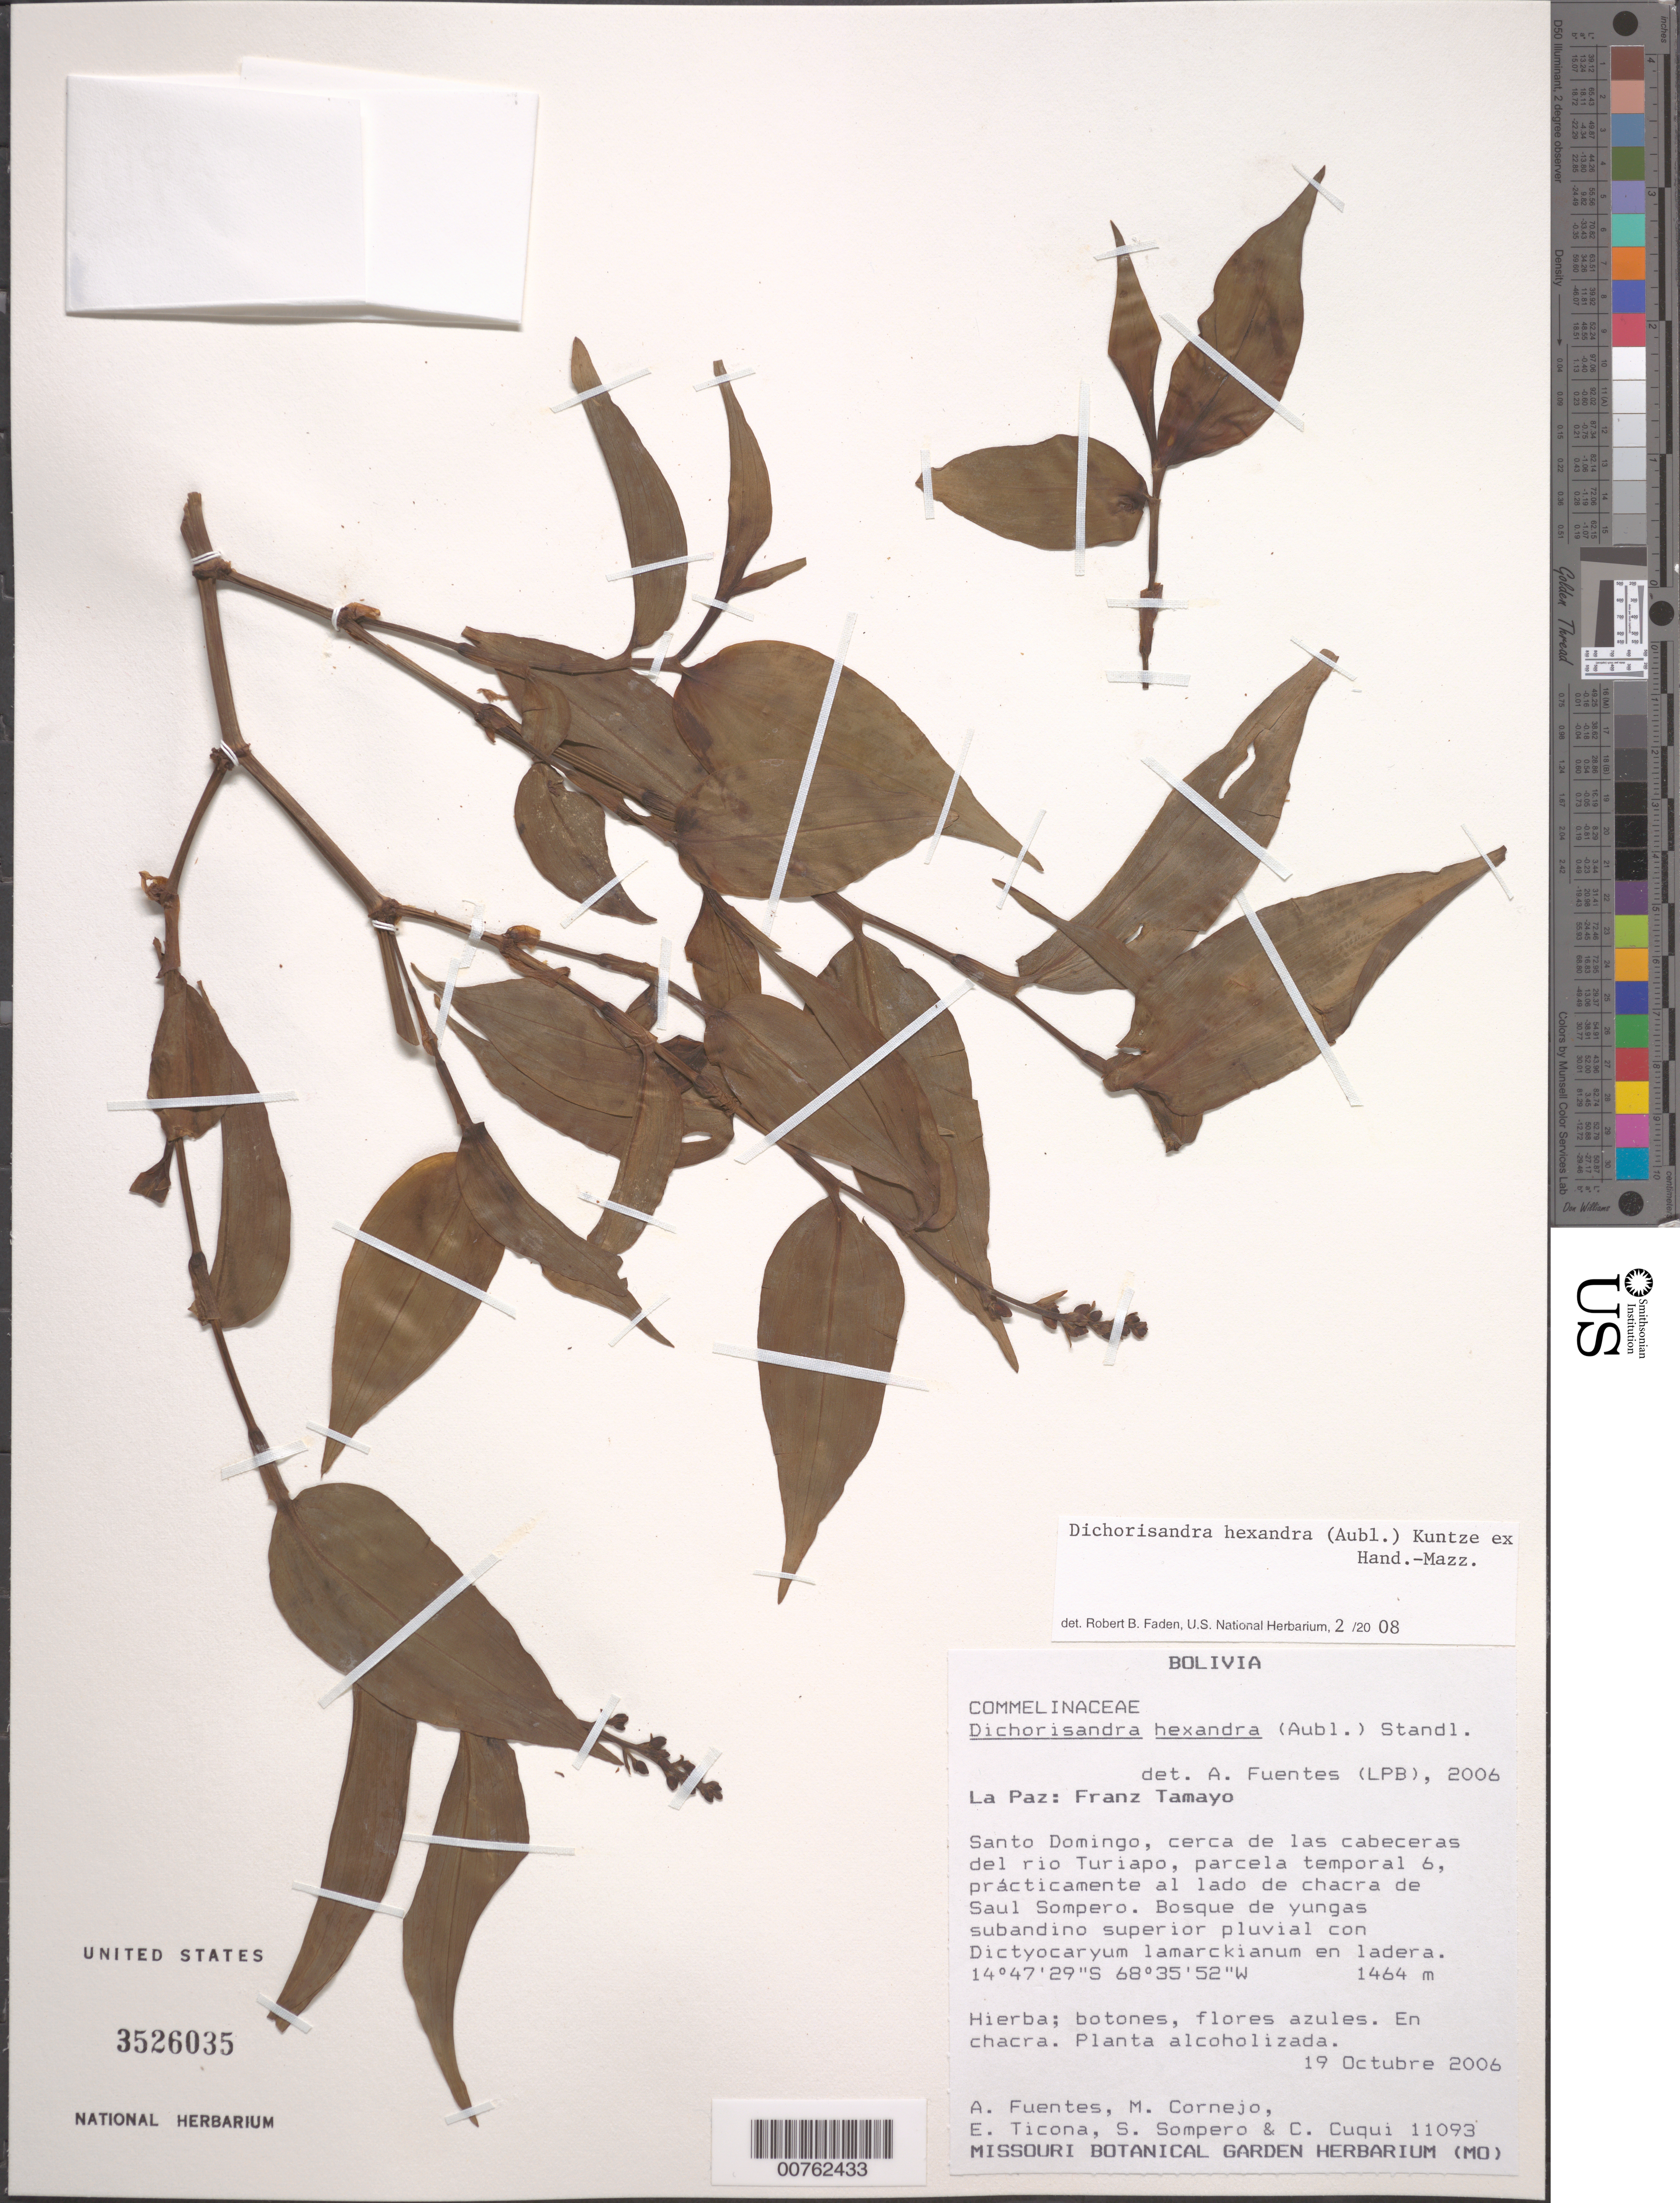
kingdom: Plantae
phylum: Tracheophyta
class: Liliopsida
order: Commelinales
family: Commelinaceae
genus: Dichorisandra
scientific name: Dichorisandra hexandra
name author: (Aubl.) Standl.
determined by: Faden, Robert B., (US), Smithsonian Institution - National Museum of Natural History (UNITED STATES)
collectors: A. Fuentes et al.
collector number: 11093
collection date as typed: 19 Oct 2006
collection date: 2006-10-19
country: Bolivia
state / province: La Paz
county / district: Franz Tamayo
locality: Santo Domingo, cerca de las cabeceras del rio Turiapo, parcela temporal 6, practicamente al lado de chacra de Saul Sompero.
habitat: Bosque de yungas subandino superior pluvial con Dictyocaryum lamarckianum en ladera.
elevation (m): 1464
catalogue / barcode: US 3526035